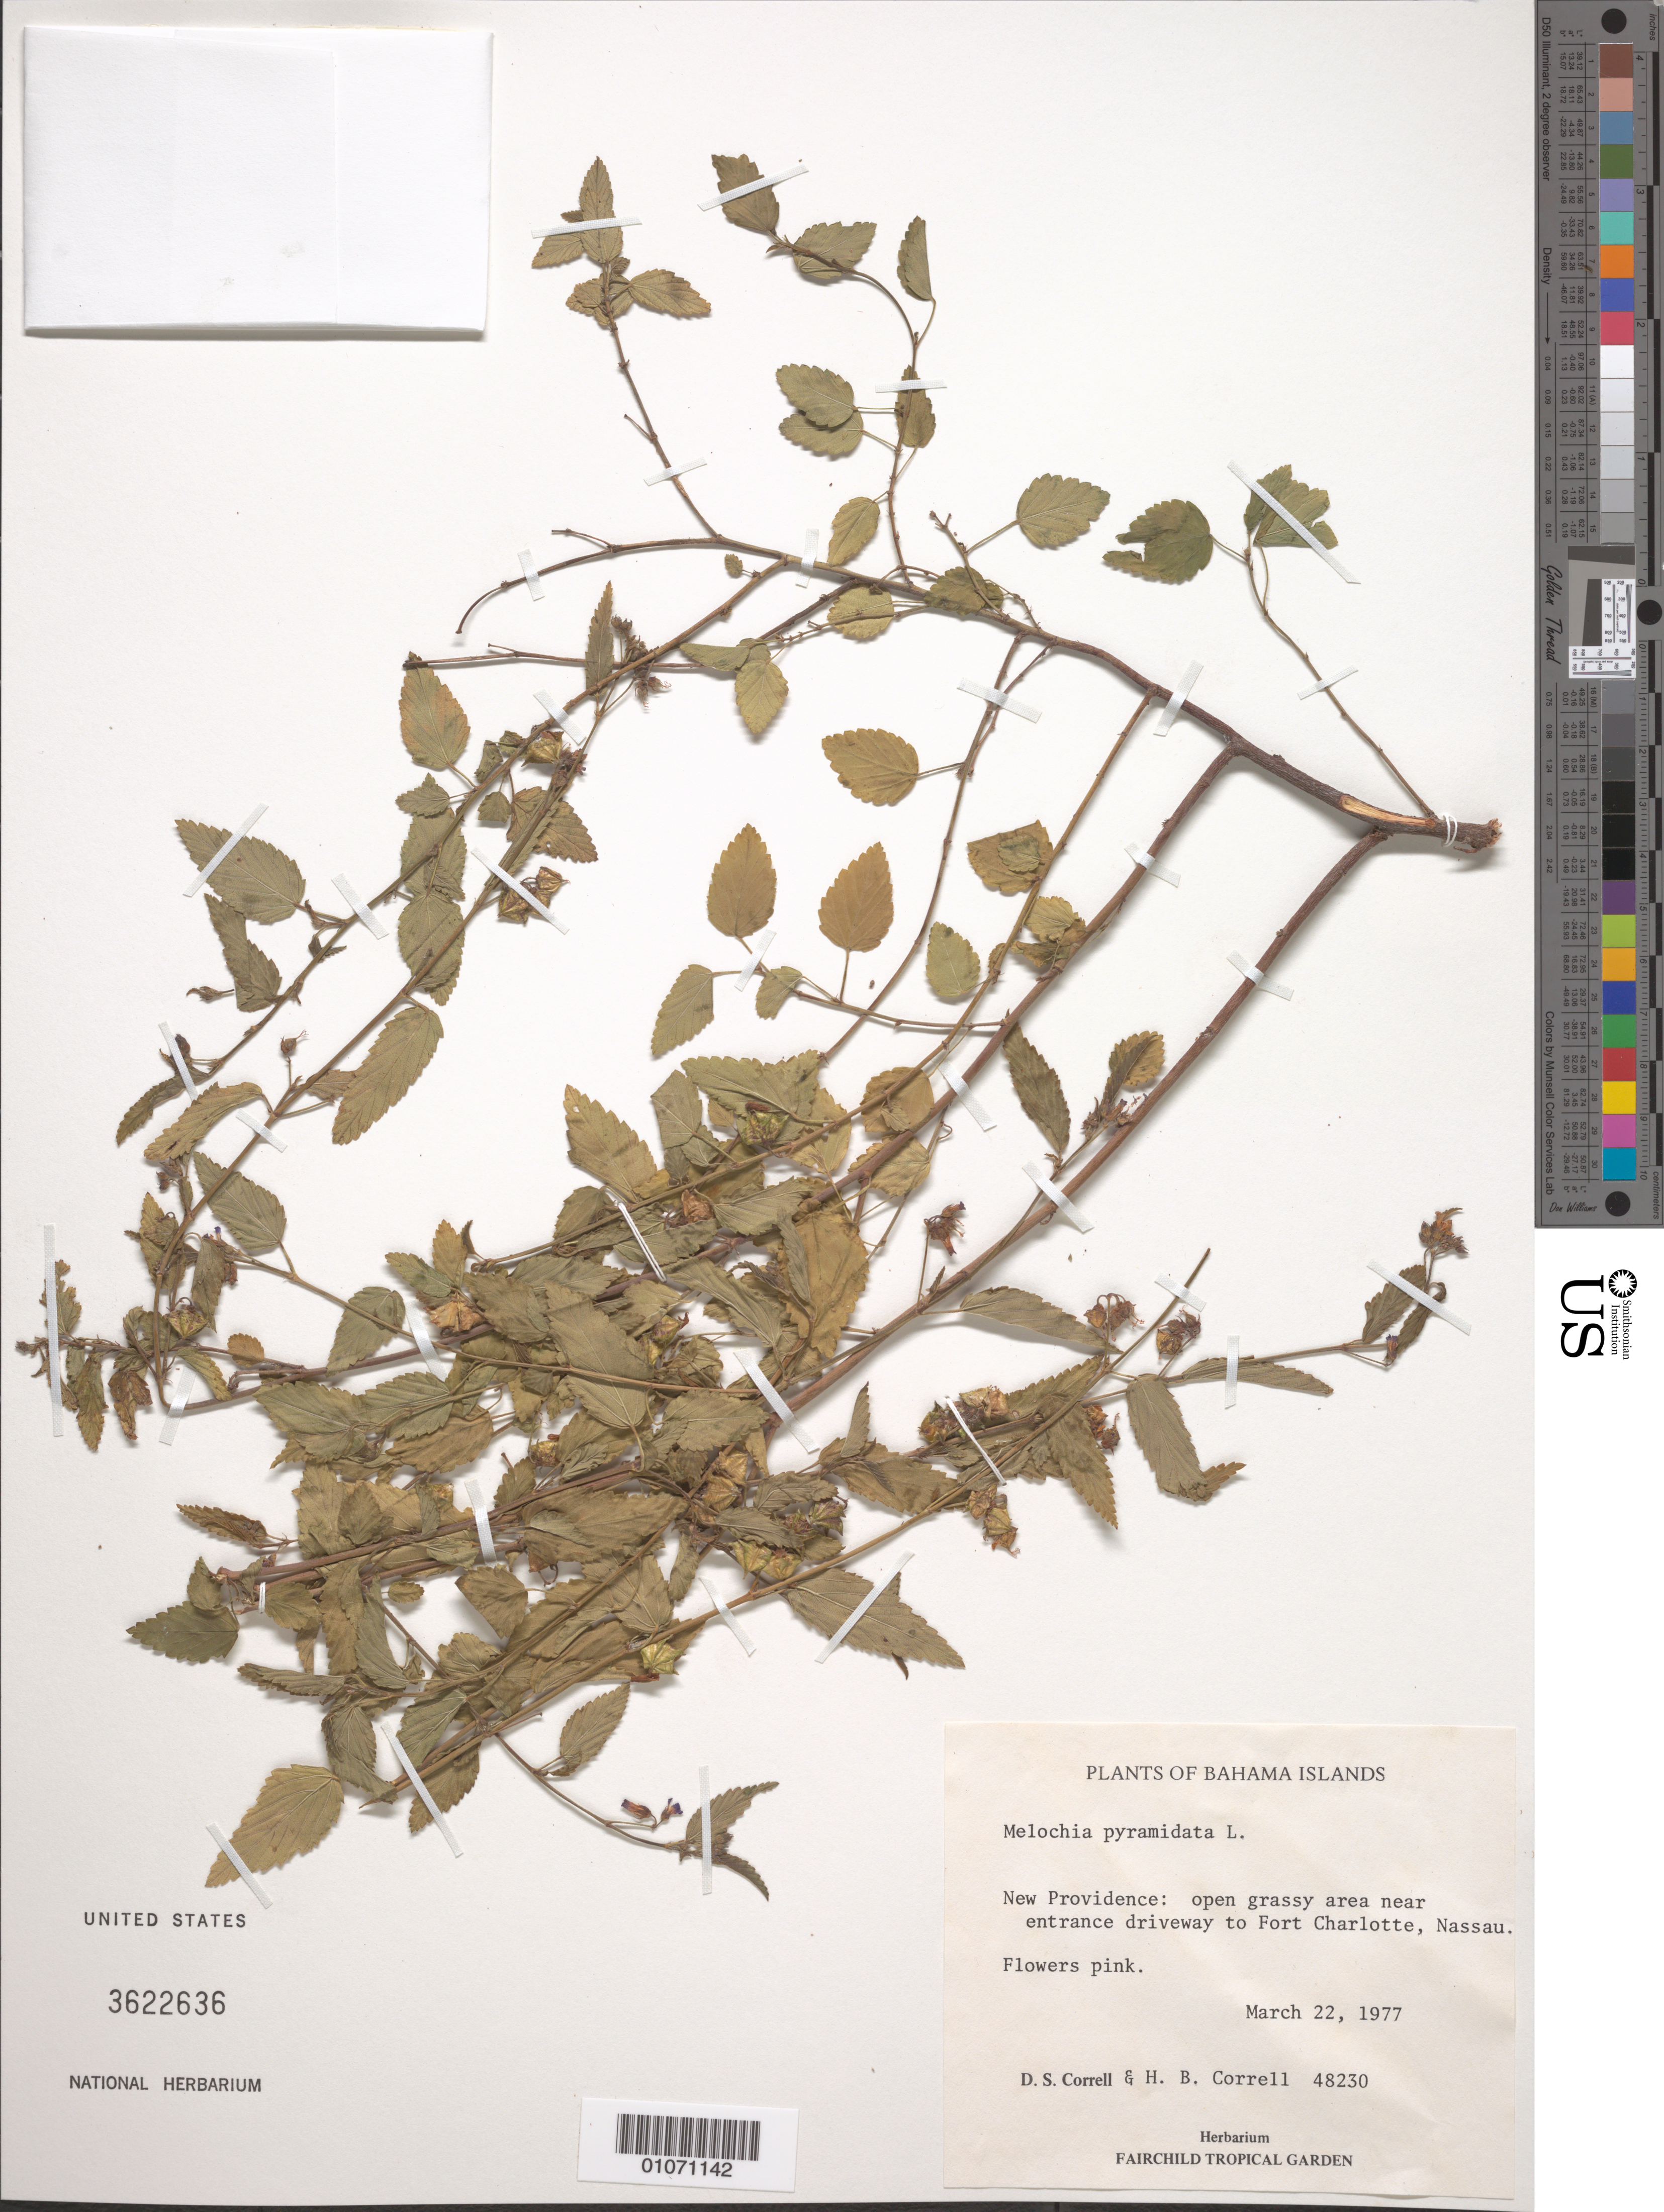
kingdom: Plantae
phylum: Tracheophyta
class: Magnoliopsida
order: Malvales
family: Malvaceae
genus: Melochia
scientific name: Melochia pyramidata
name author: L.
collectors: D. S. Correll & H. Correll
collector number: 48230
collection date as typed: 22 Mar 1977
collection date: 1977-03-22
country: Bahamas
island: New Providence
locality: Nassau, entrance driveway to Fort Charlotte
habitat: Open grassy area near entrance driveway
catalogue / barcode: US 3622636